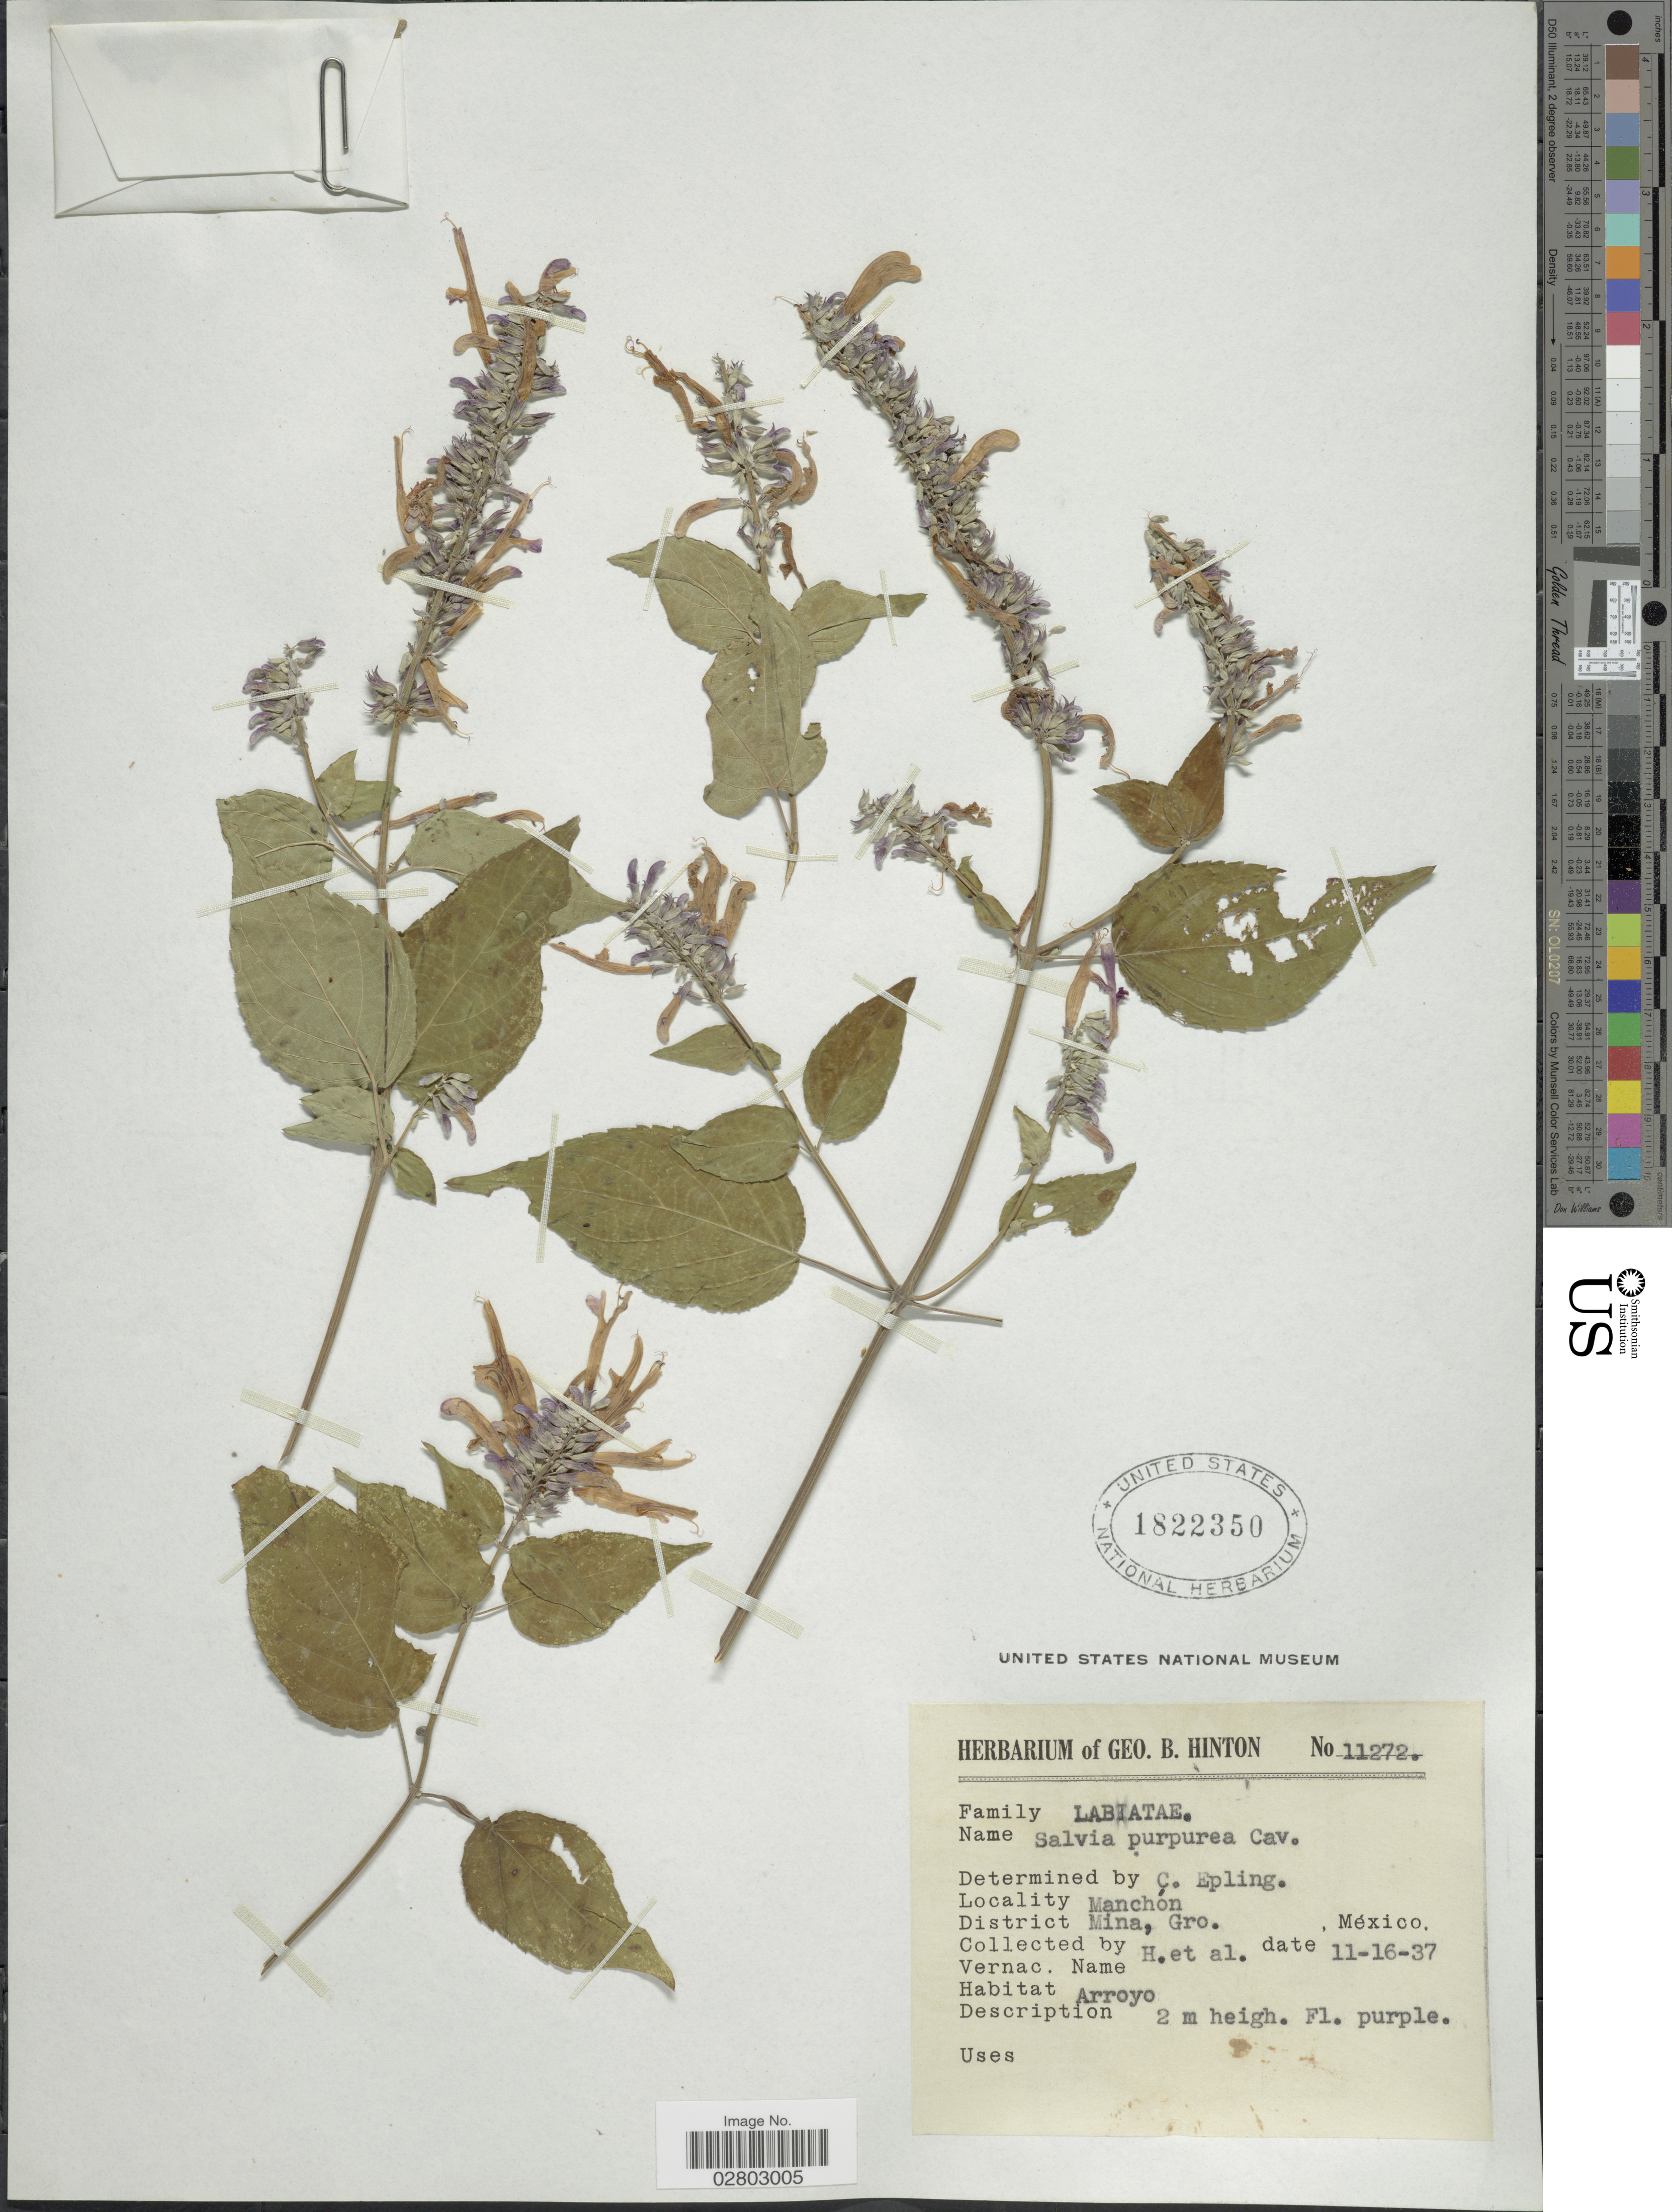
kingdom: Plantae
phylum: Tracheophyta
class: Magnoliopsida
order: Lamiales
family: Lamiaceae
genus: Salvia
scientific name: Salvia purpurea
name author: Cav.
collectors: G. B. Hinton & et al.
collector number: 11272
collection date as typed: Transcribed d/m/y: 16/11/37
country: Mexico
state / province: Guerrero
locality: Manchon, District Mina, Gro., México.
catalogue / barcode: US 1822350